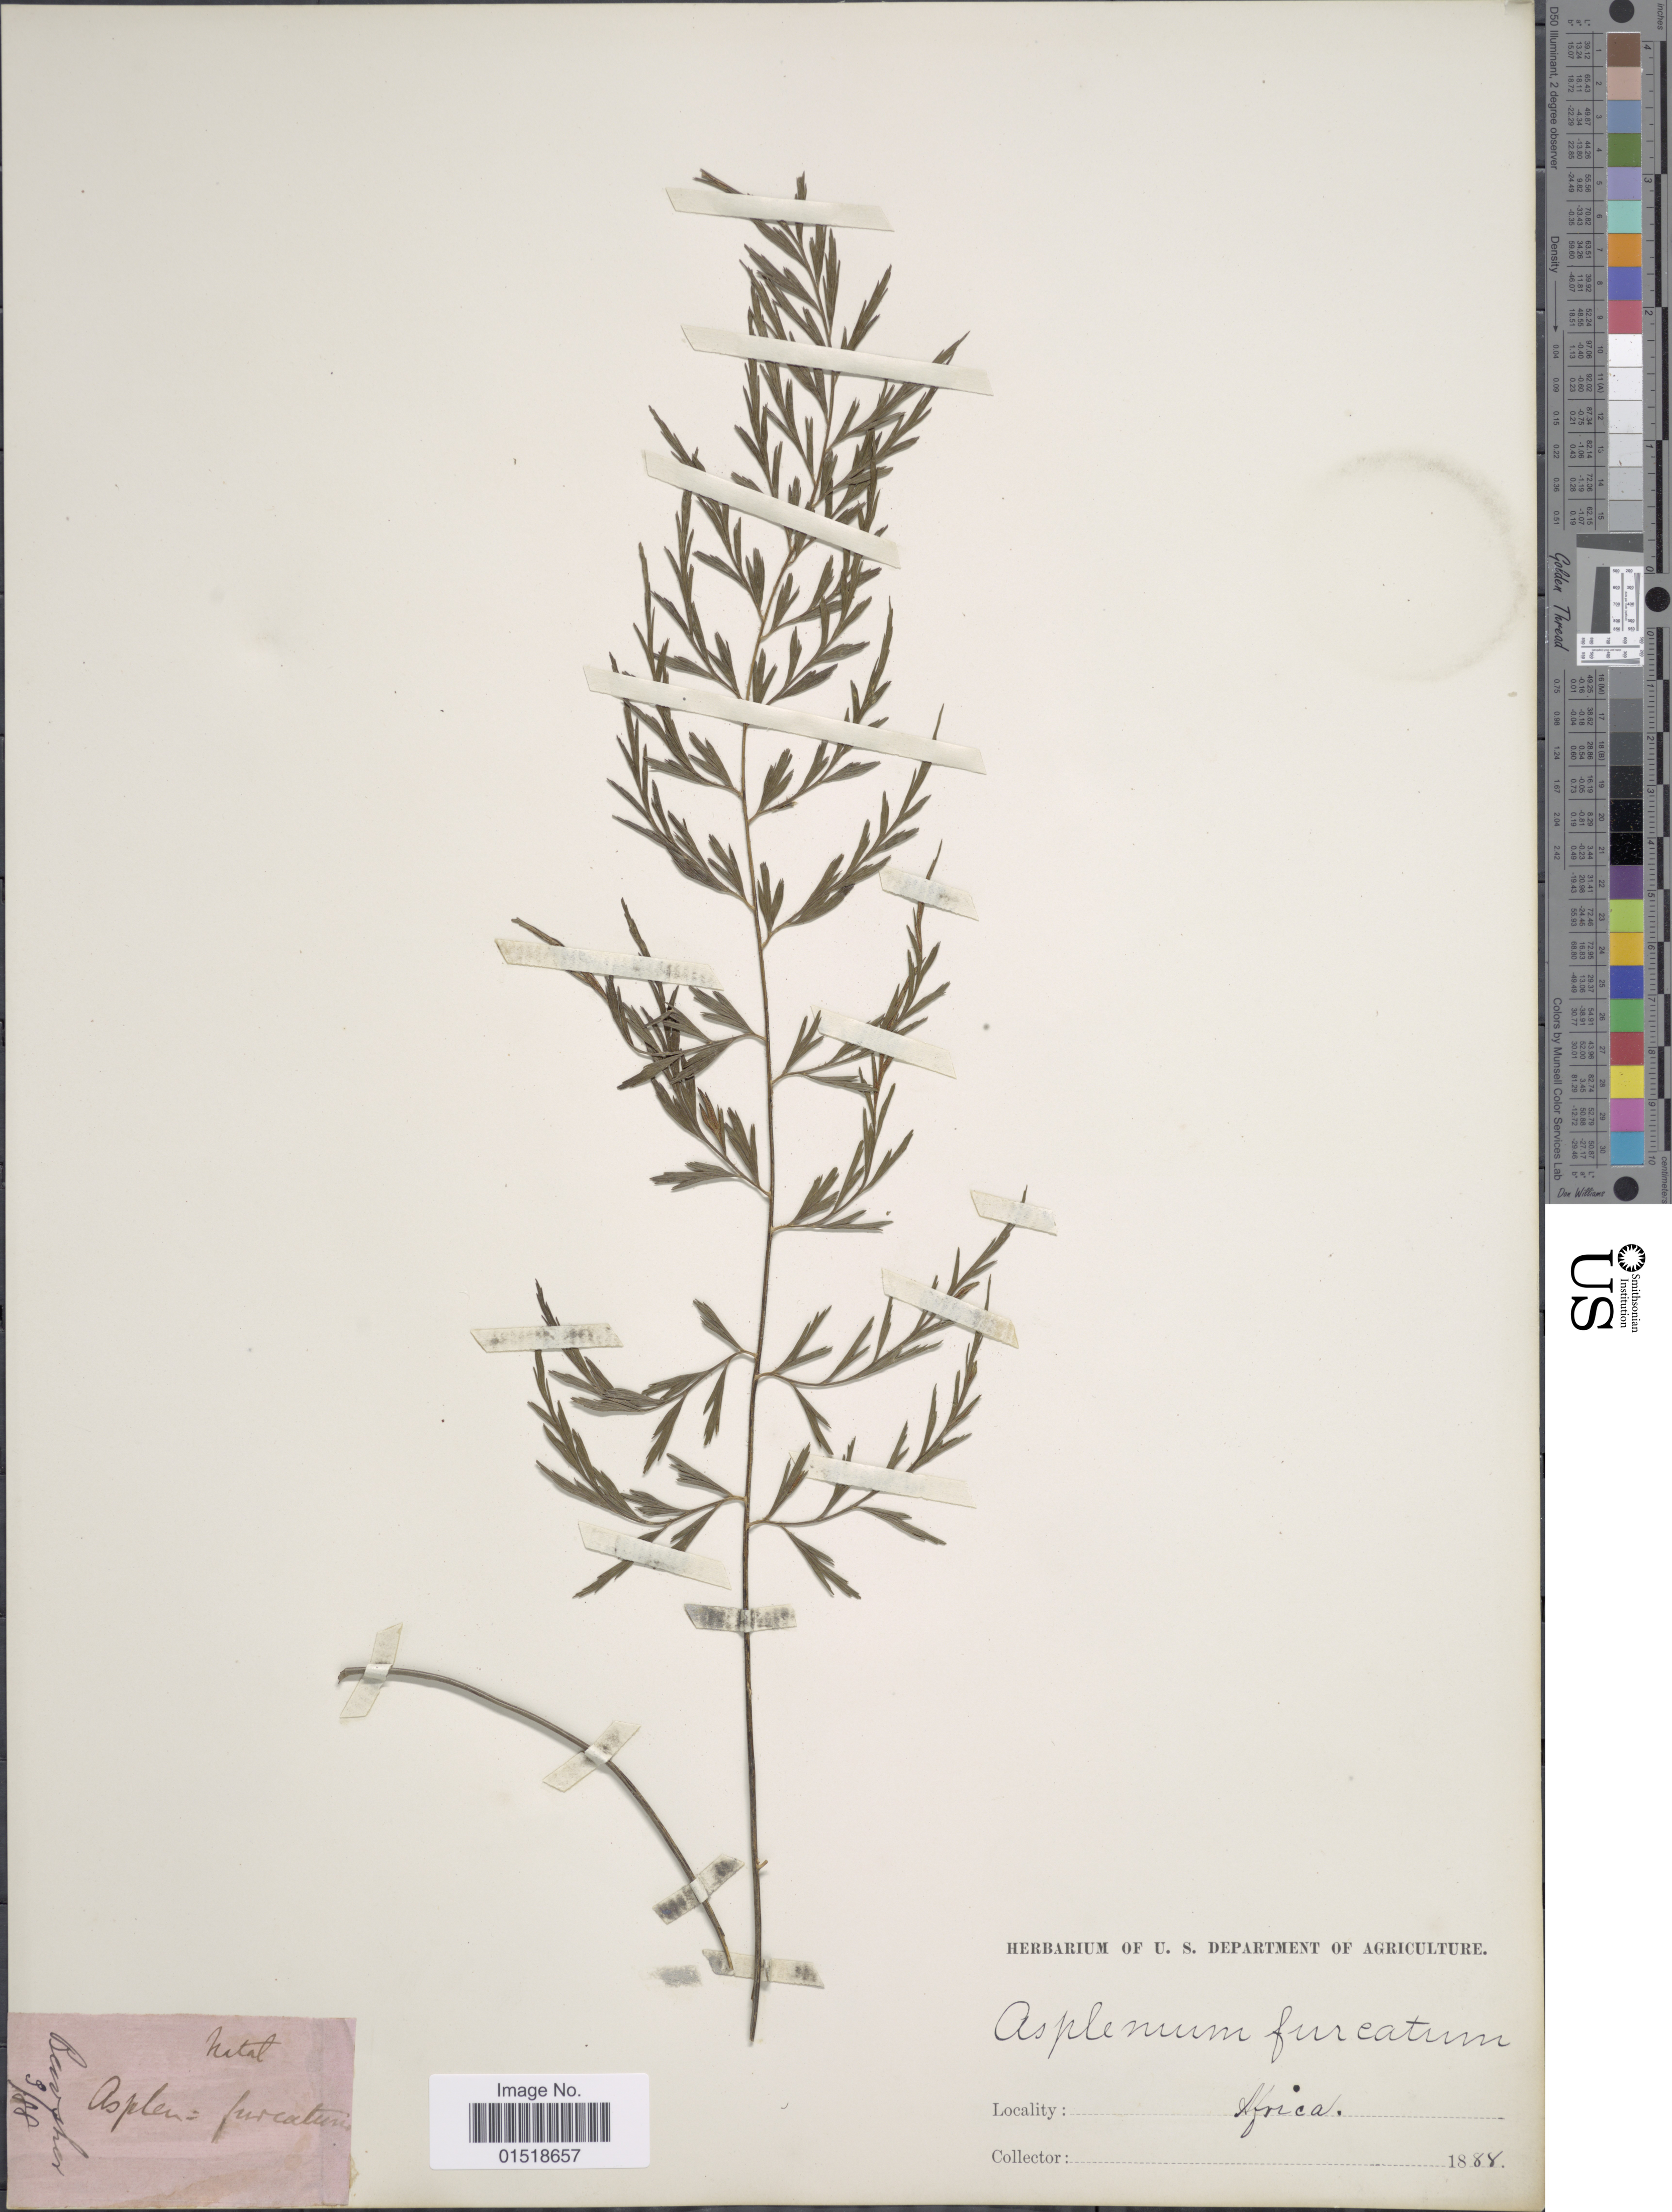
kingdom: Plantae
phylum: Tracheophyta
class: Polypodiopsida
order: Polypodiales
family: Aspleniaceae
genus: Asplenium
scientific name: Asplenium aethiopicum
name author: (Burm. f.) Bech.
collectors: C. Bewsher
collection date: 1888-03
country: South Africa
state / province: KwaZulu-Natal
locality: Africa.